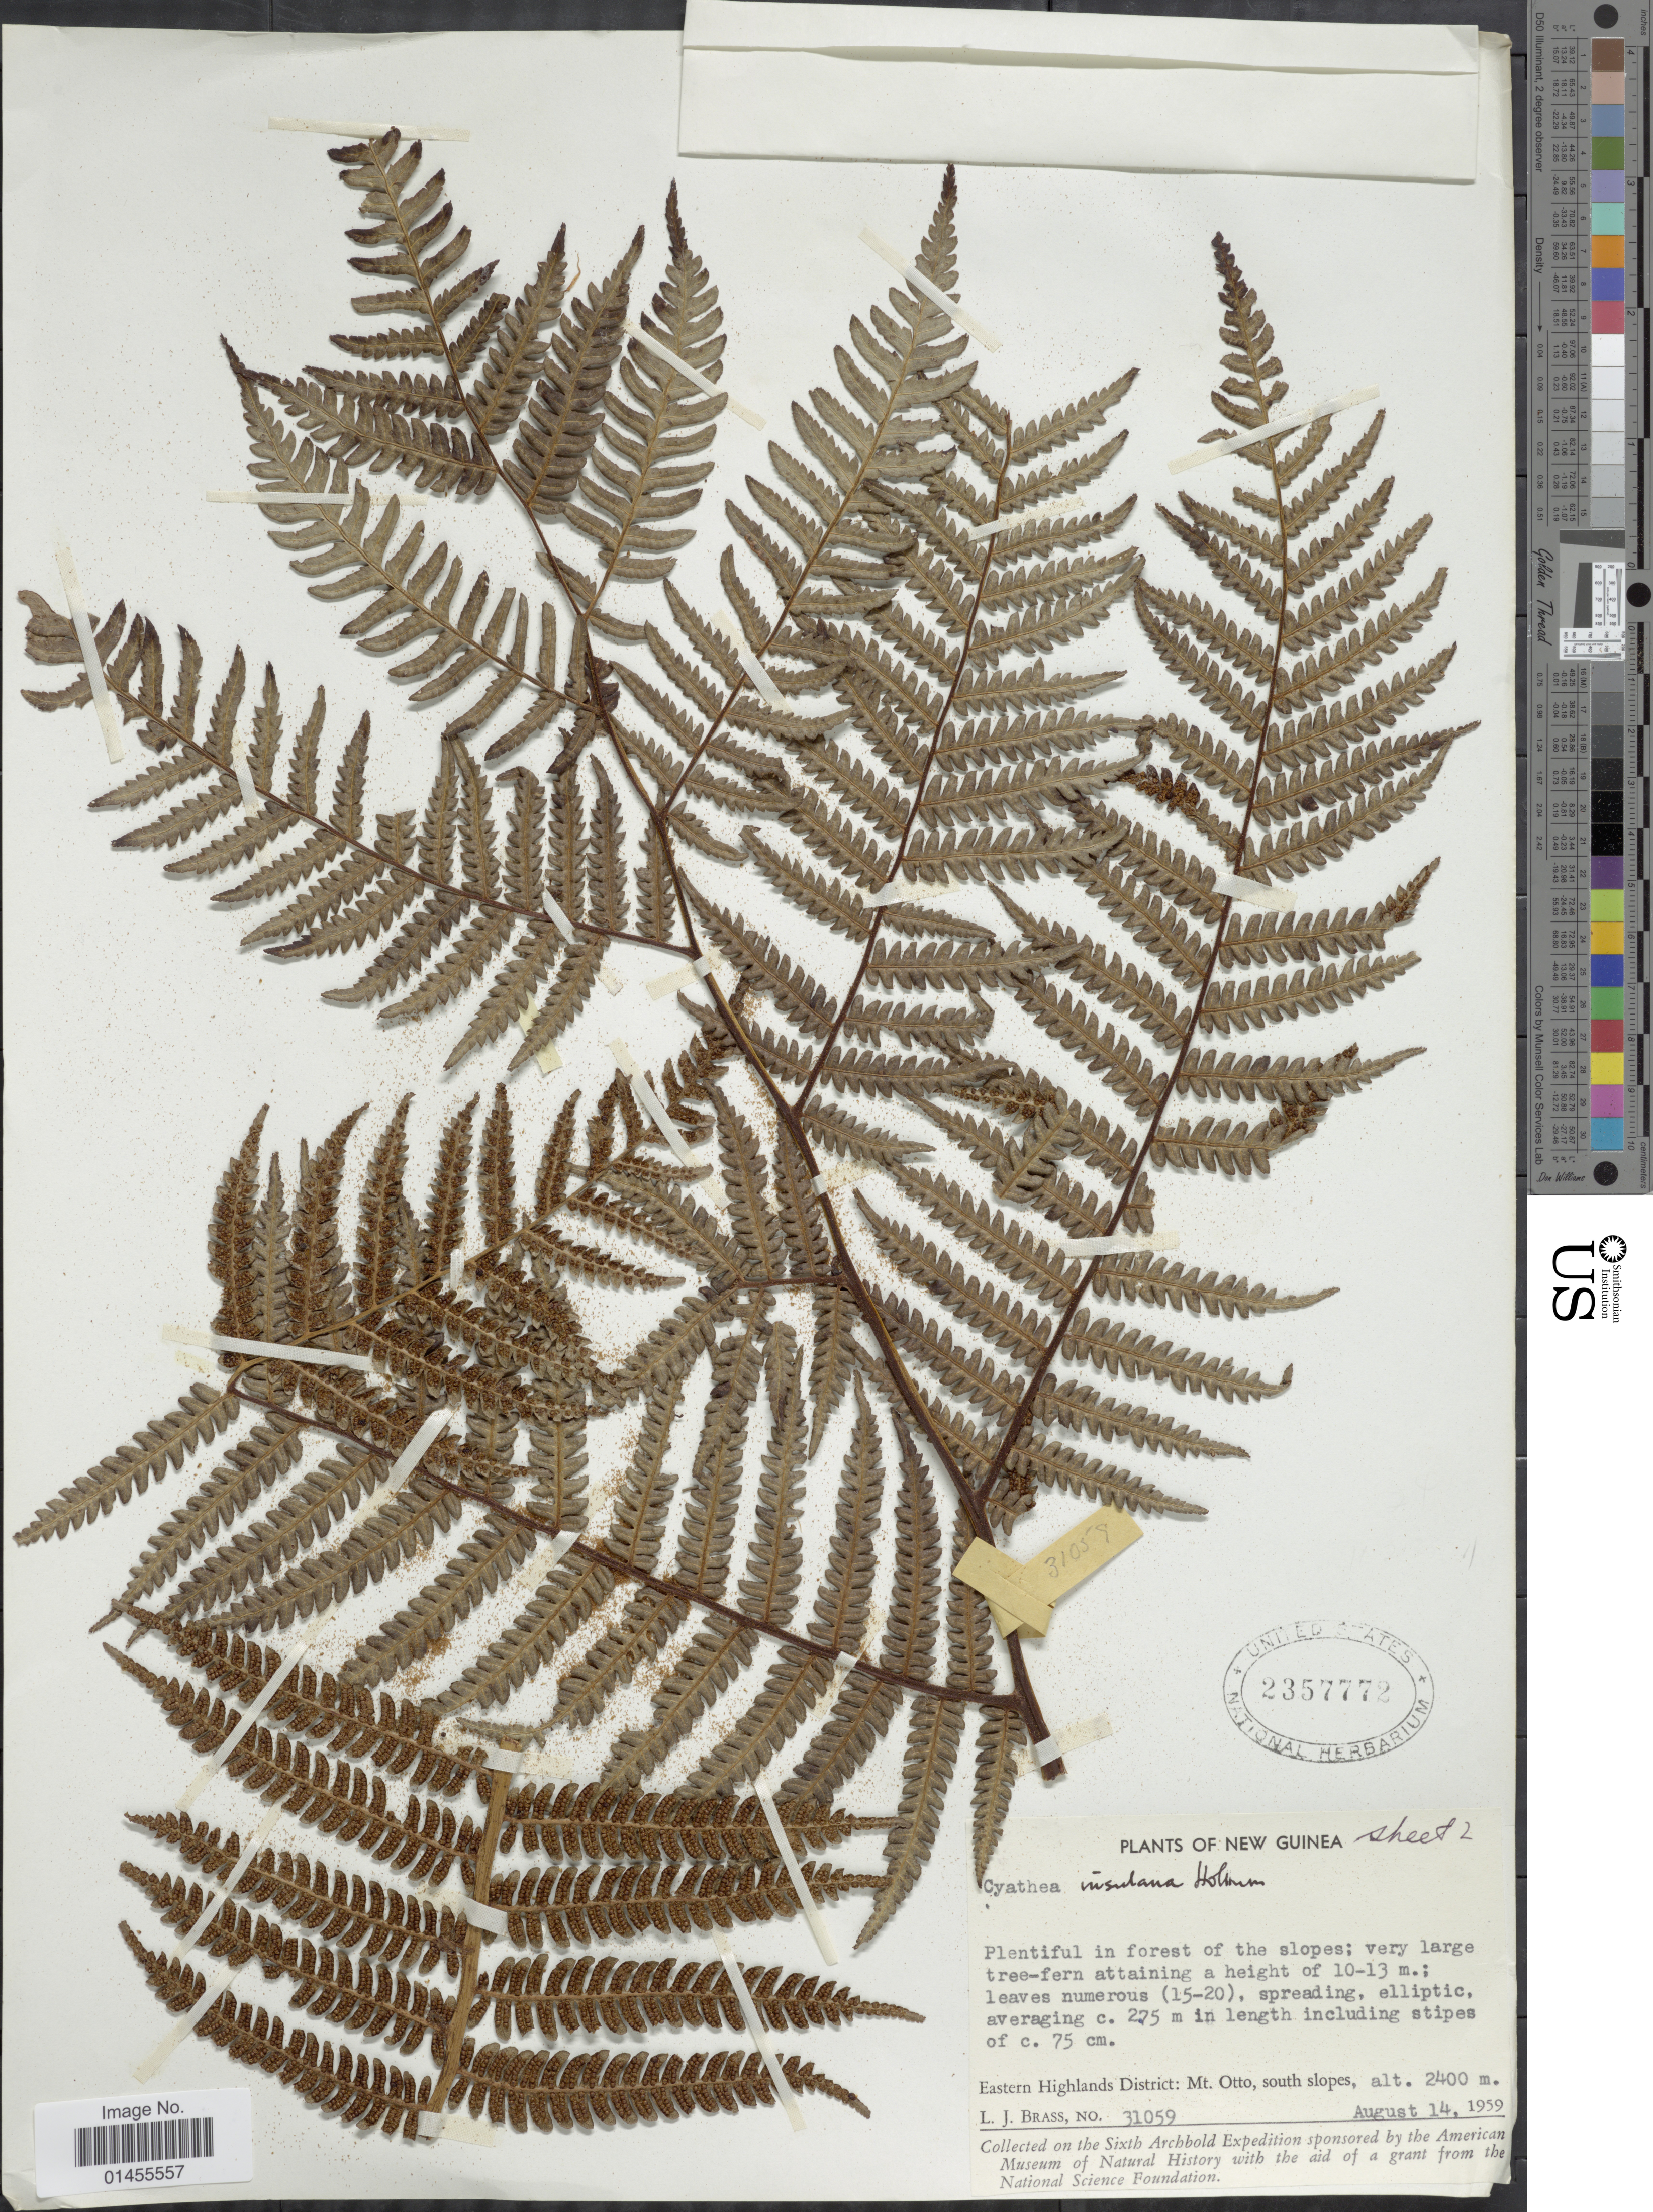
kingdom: Plantae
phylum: Tracheophyta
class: Polypodiopsida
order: Cyatheales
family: Cyatheaceae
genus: Alsophila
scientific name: Alsophila insulana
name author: (Holttum) R.M. Tryon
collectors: L. J. Brass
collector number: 31059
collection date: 1959-08-14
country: Papua New Guinea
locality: New Guinea. Eastern HIghlands District: Mt. Otto, South slopes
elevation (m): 2400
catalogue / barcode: US 2357772